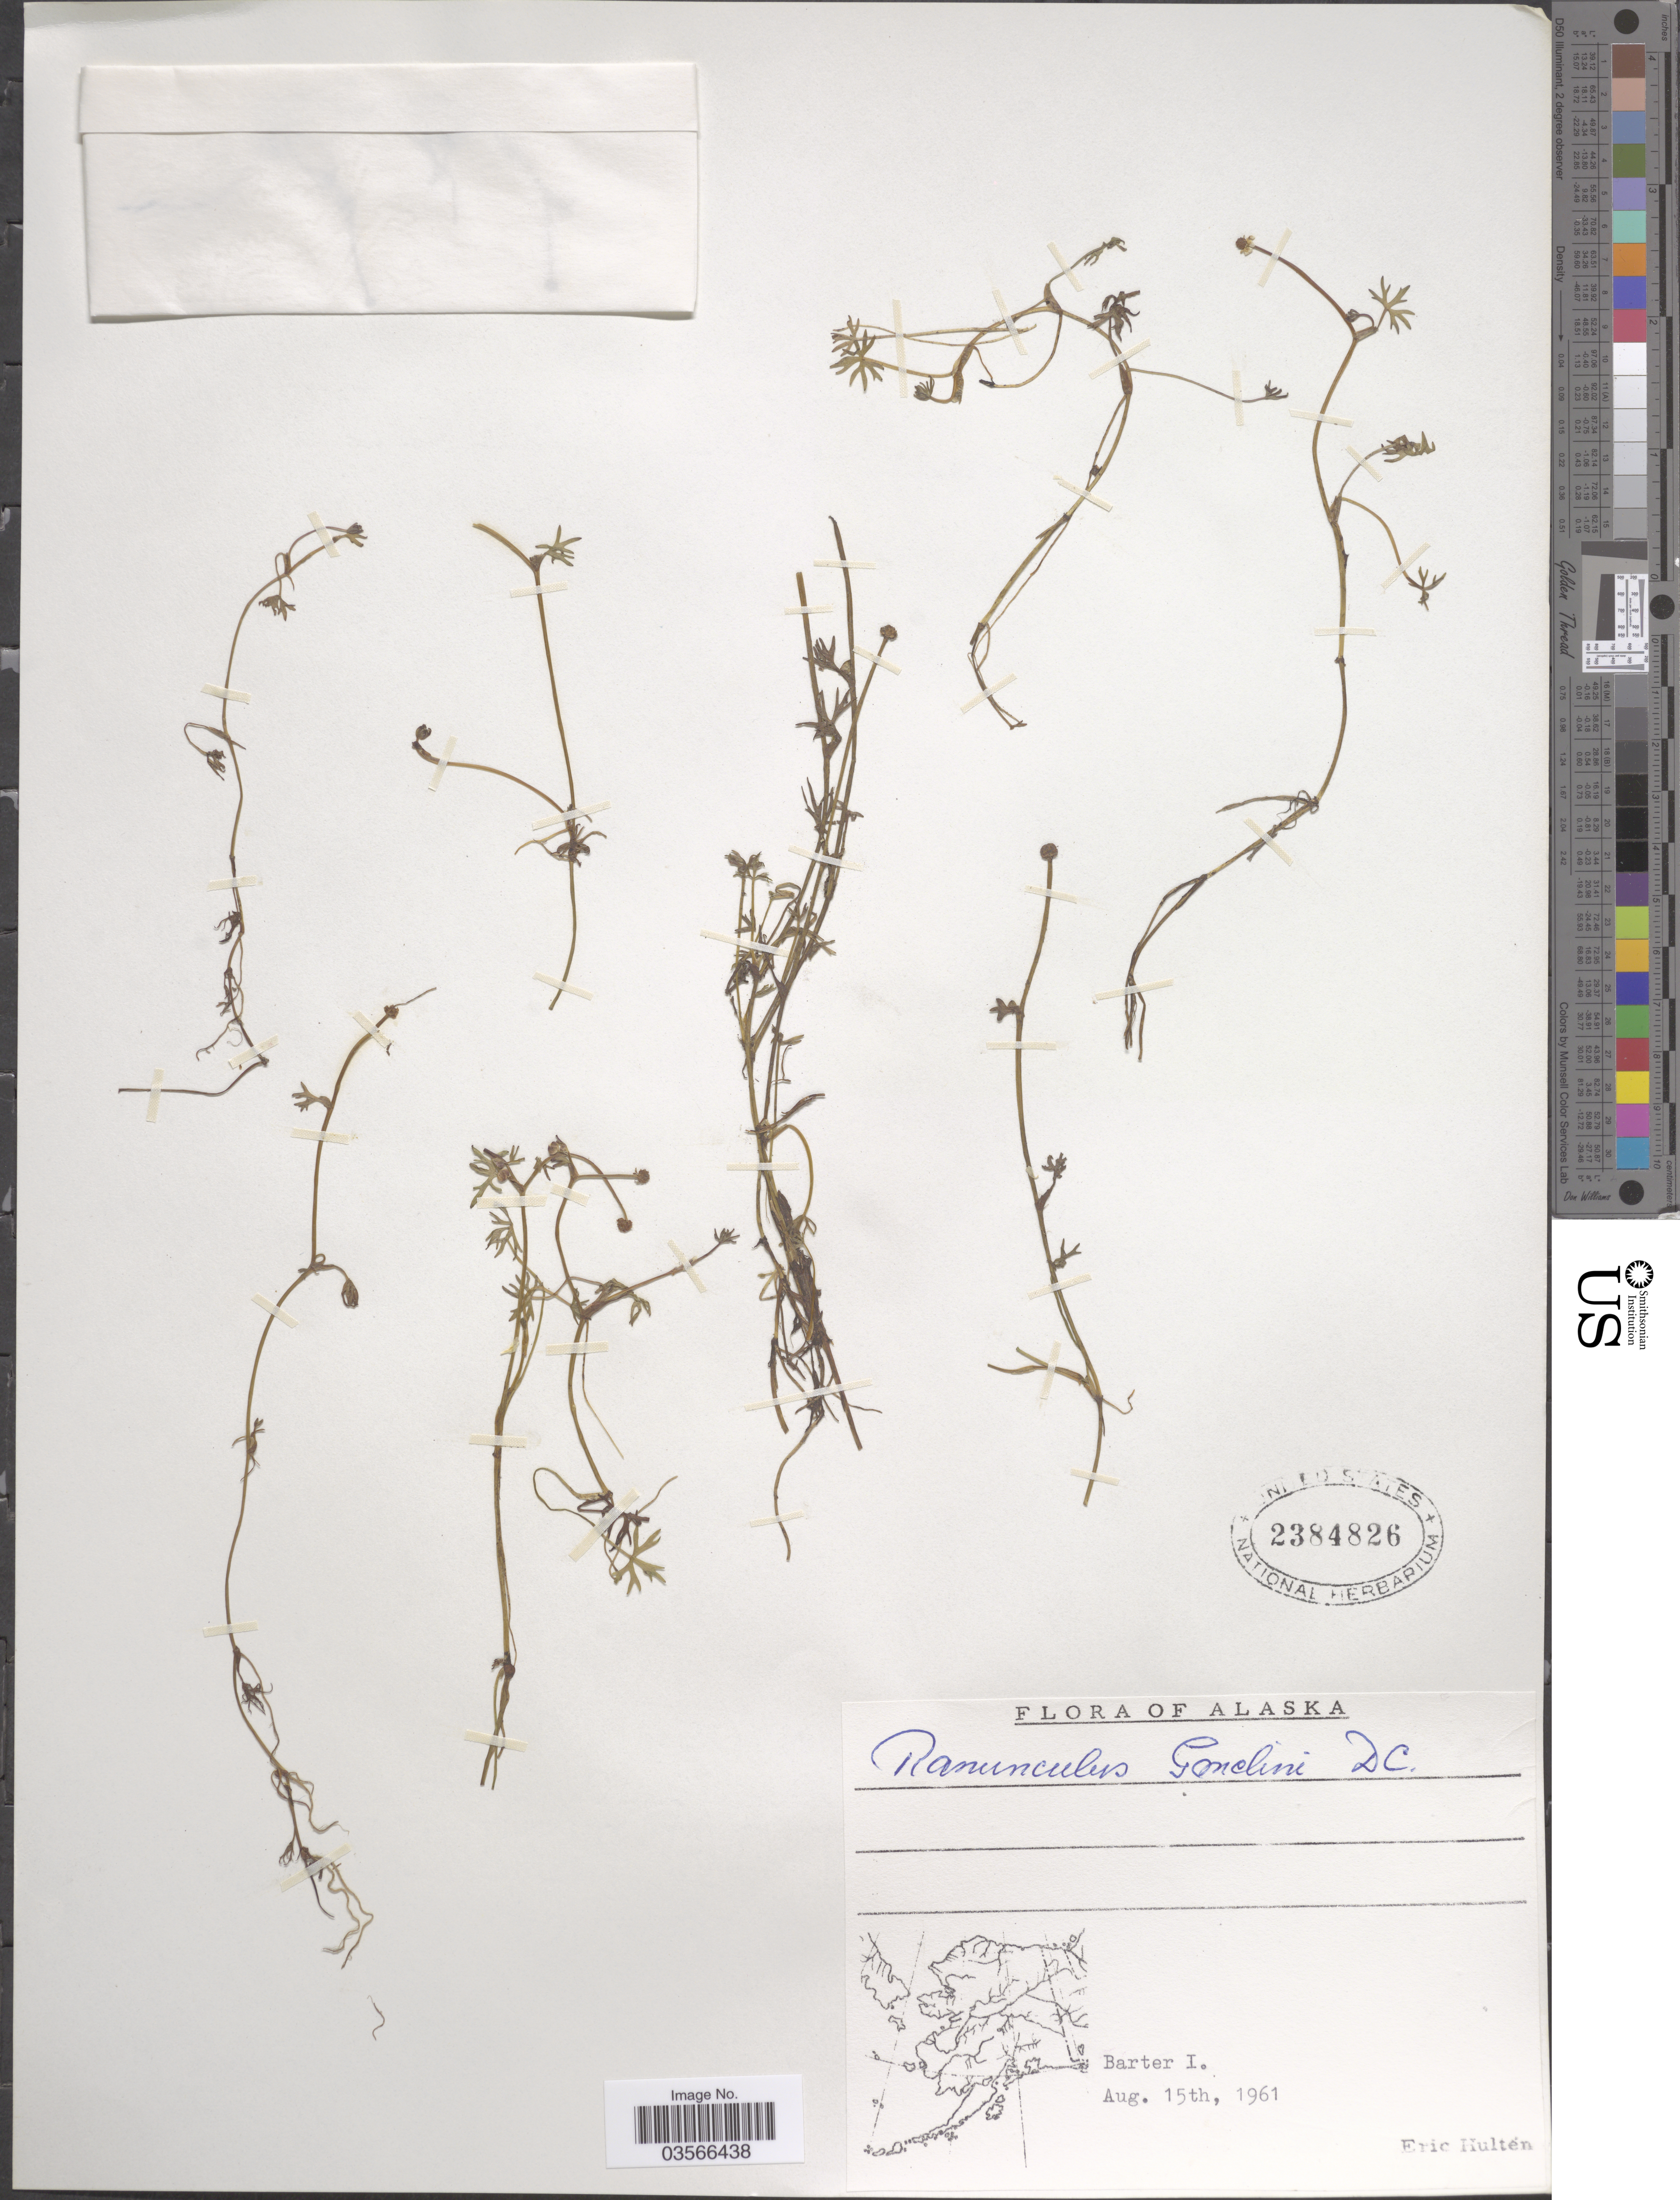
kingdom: Plantae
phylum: Tracheophyta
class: Magnoliopsida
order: Ranunculales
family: Ranunculaceae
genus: Ranunculus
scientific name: Ranunculus gmelinii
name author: DC.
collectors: E. G. Hultén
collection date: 1961-08-15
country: United States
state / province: Alaska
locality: Barter I.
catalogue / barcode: US 2384826